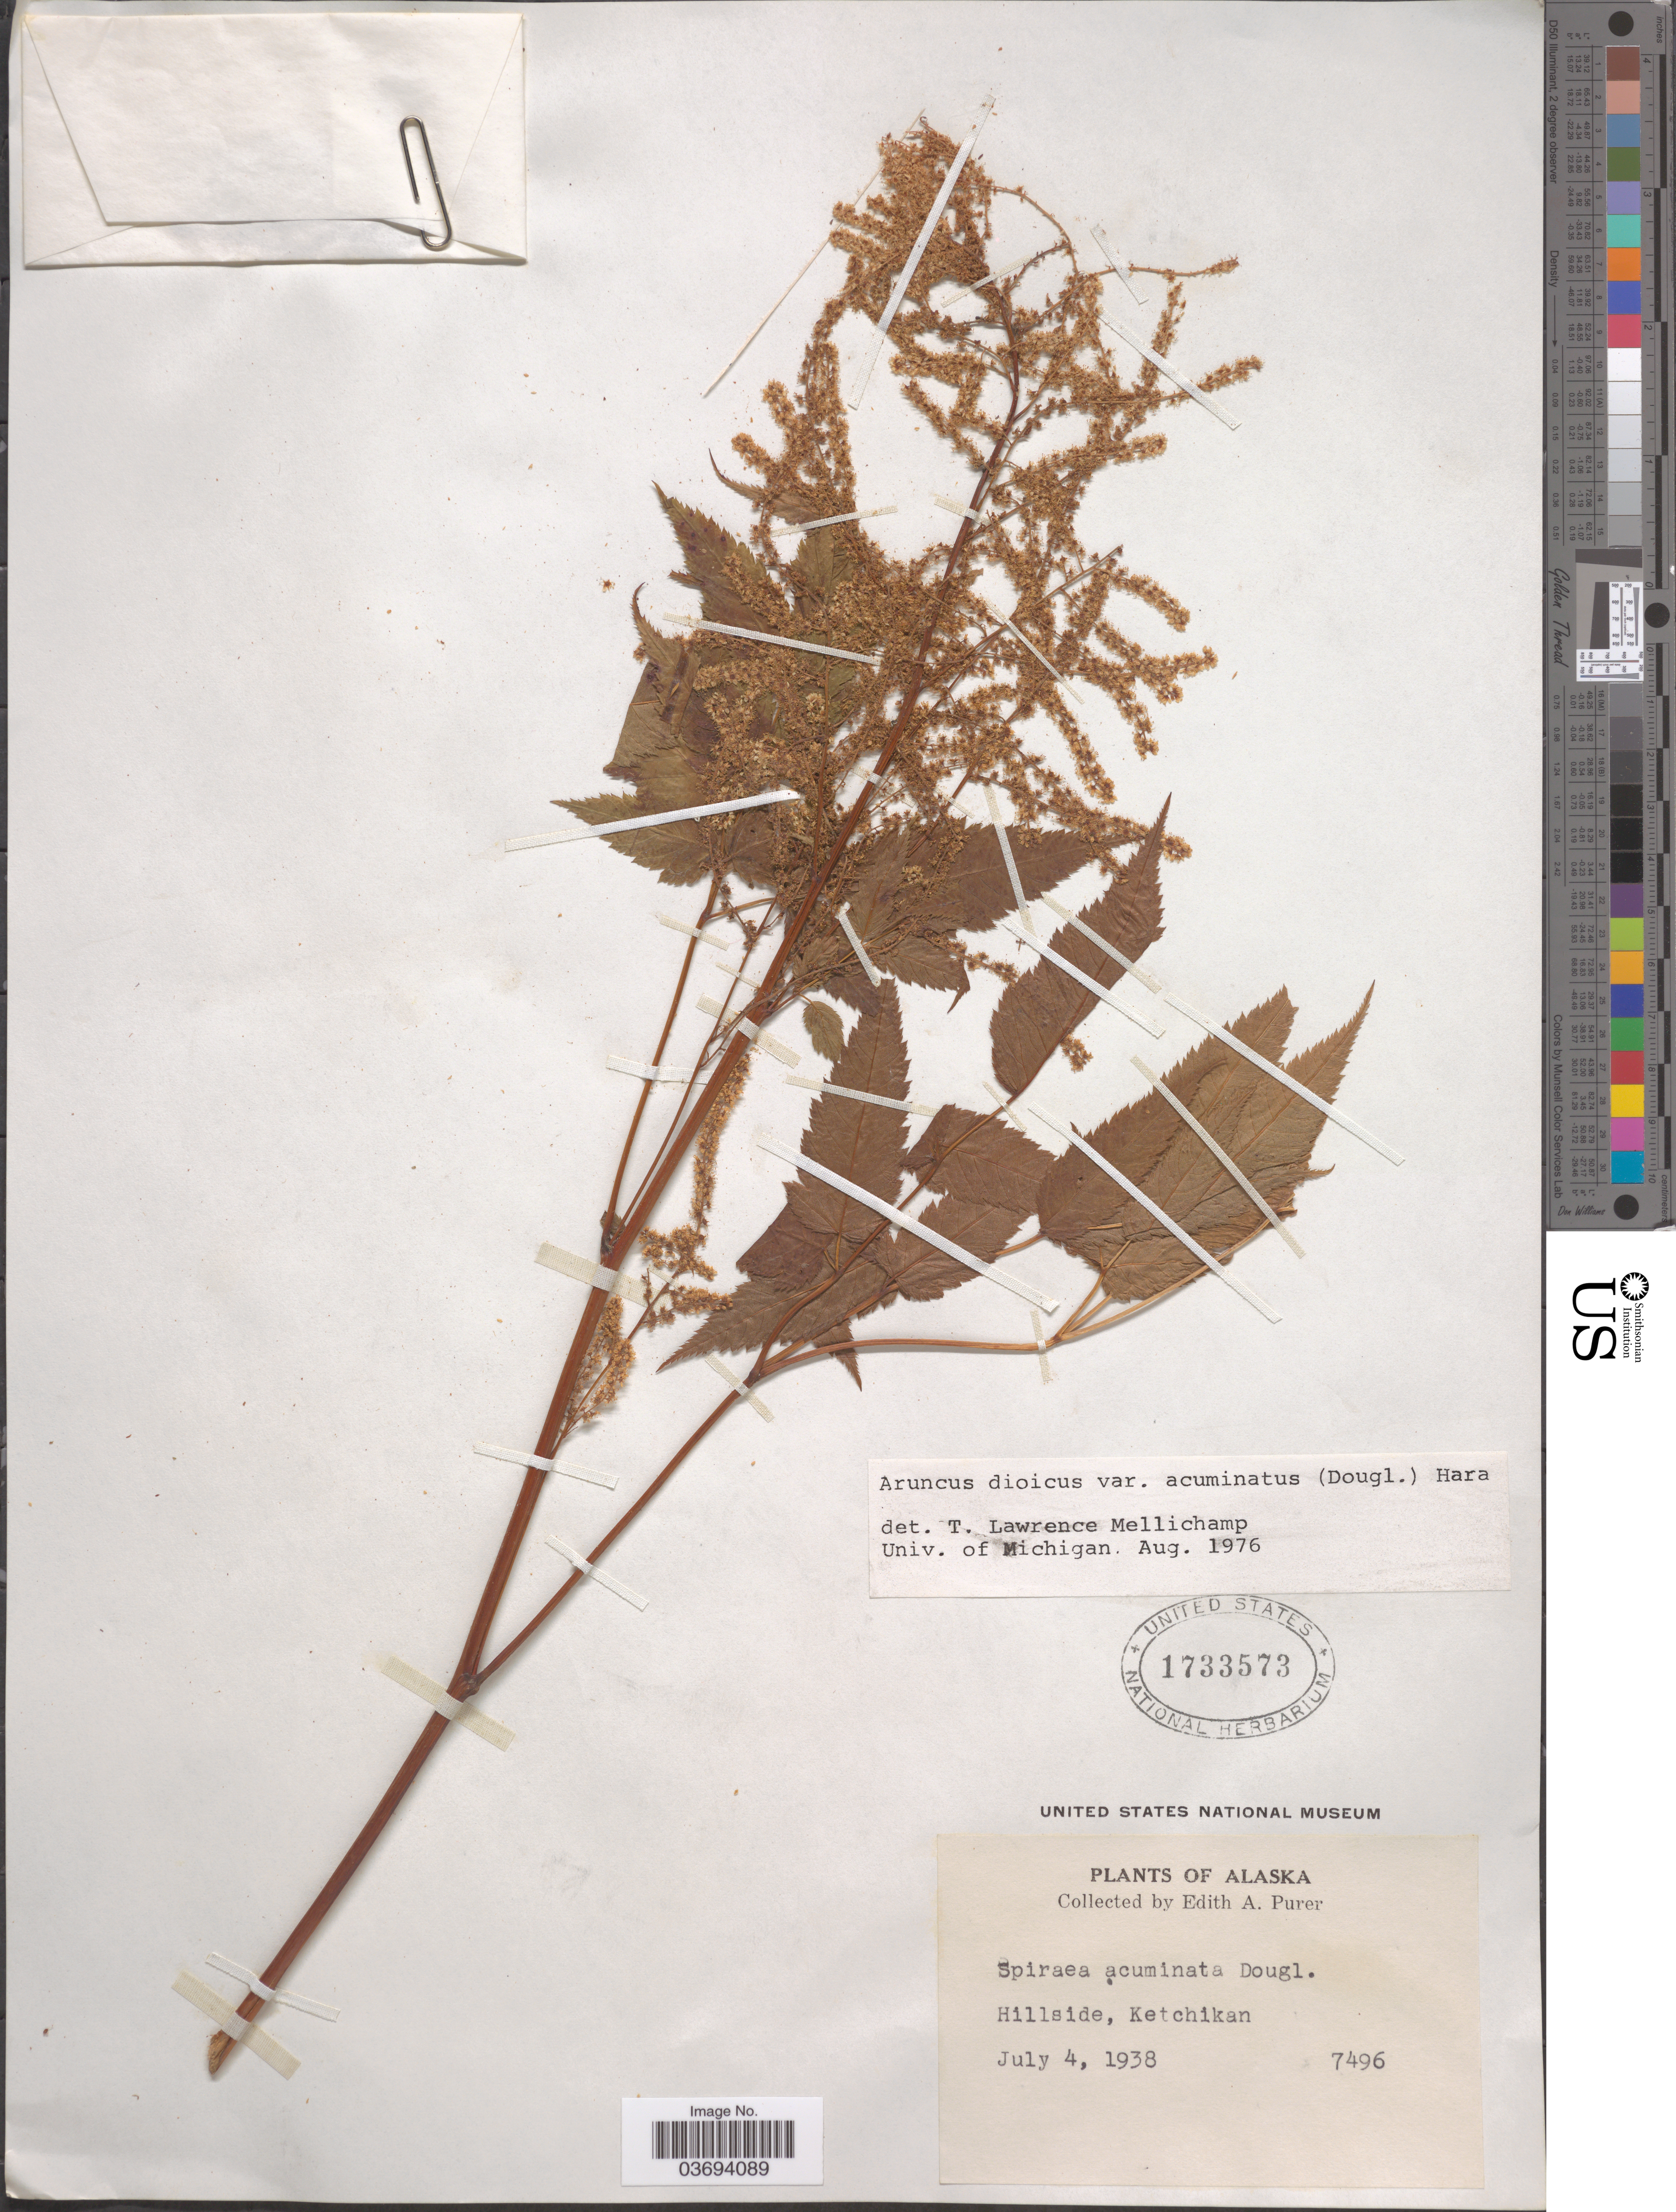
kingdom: Plantae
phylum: Tracheophyta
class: Magnoliopsida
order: Rosales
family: Rosaceae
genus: Aruncus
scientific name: Aruncus dioicus var. acuminatus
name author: (Rydb.) H. Hara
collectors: E. Purer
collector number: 7496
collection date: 1938-07-04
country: United States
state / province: Alaska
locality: Hillside, Ketchikan.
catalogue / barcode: US 1733573